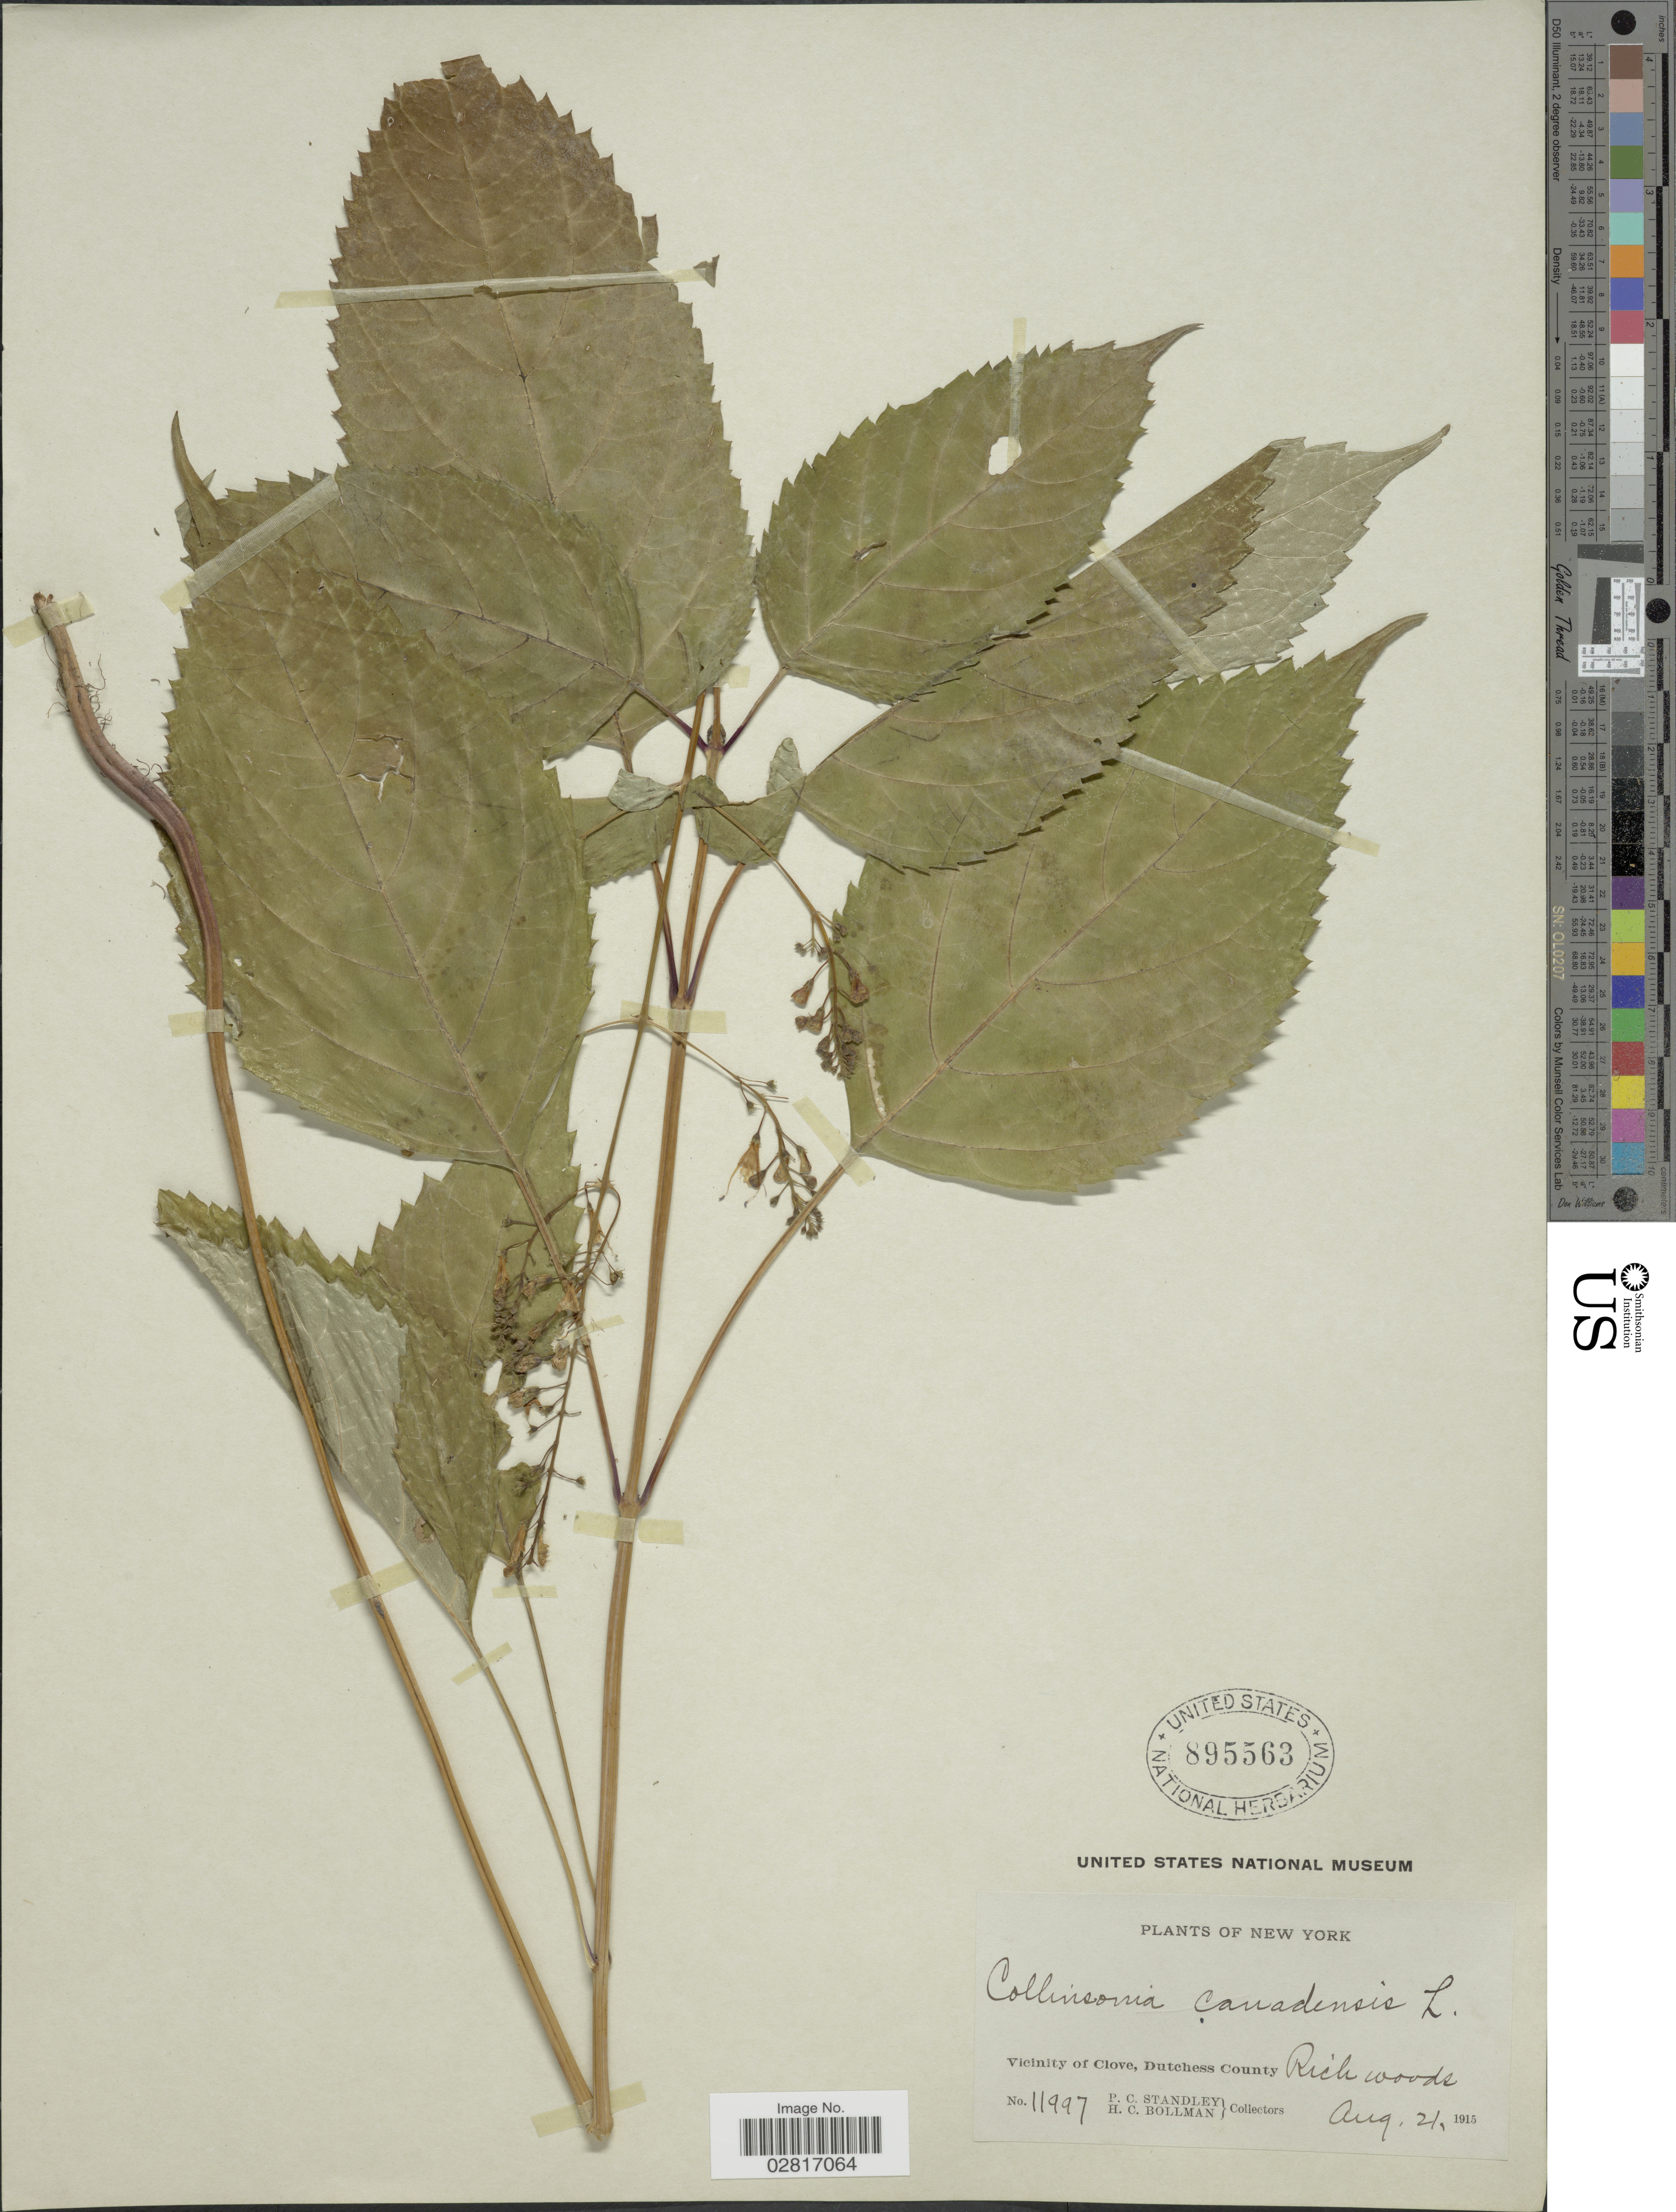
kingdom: Plantae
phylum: Tracheophyta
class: Magnoliopsida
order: Lamiales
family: Lamiaceae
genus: Collinsonia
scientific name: Collinsonia canadensis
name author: L.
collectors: P. C. Standley & H. C. Bollman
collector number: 11997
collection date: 1915-08-21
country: United States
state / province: New York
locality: Vicinity of Clove, Dutchess County.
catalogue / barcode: US 895563